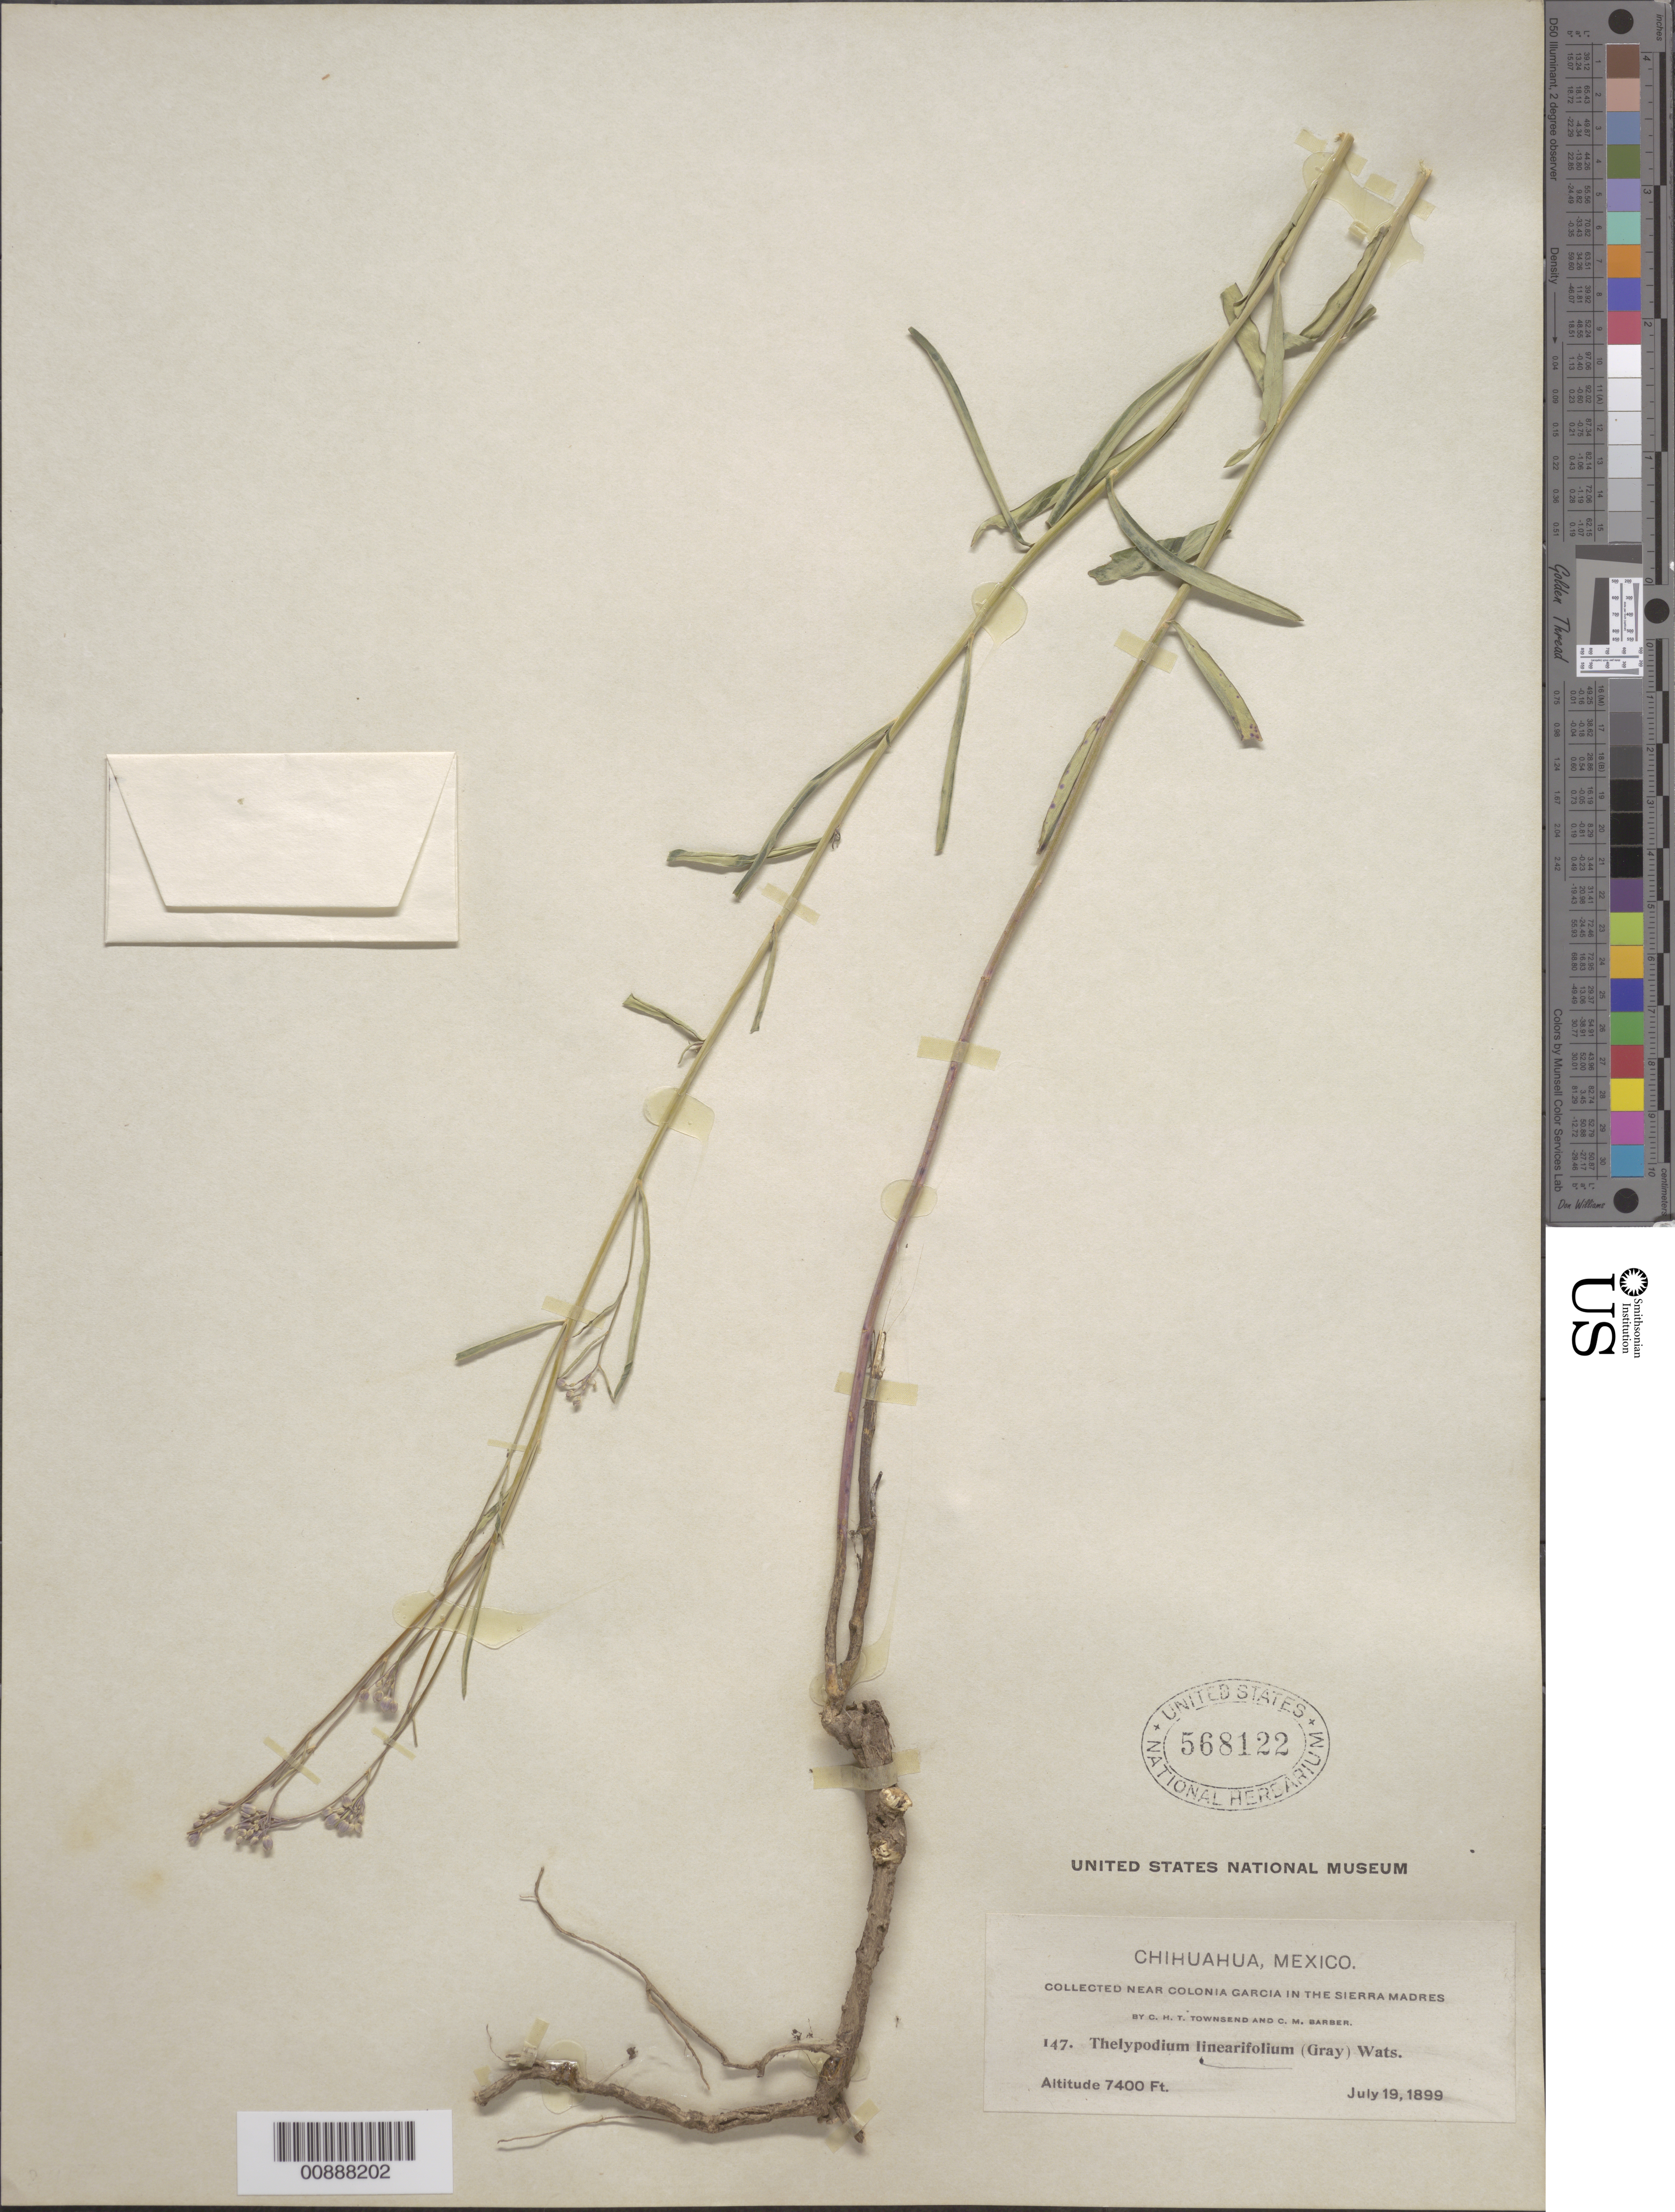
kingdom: Plantae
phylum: Tracheophyta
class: Magnoliopsida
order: Brassicales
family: Brassicaceae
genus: Sisymbrium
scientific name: Sisymbrium linearifolium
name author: (A. Gray) Payson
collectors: C. H. T. Townsend & C. Barber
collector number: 147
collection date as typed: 19 Jul 1899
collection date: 1899-07-19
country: Mexico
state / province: Chihuahua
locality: Near Colonia García in the Sierra Madre, Chihuahua.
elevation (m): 2256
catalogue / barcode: US 568122